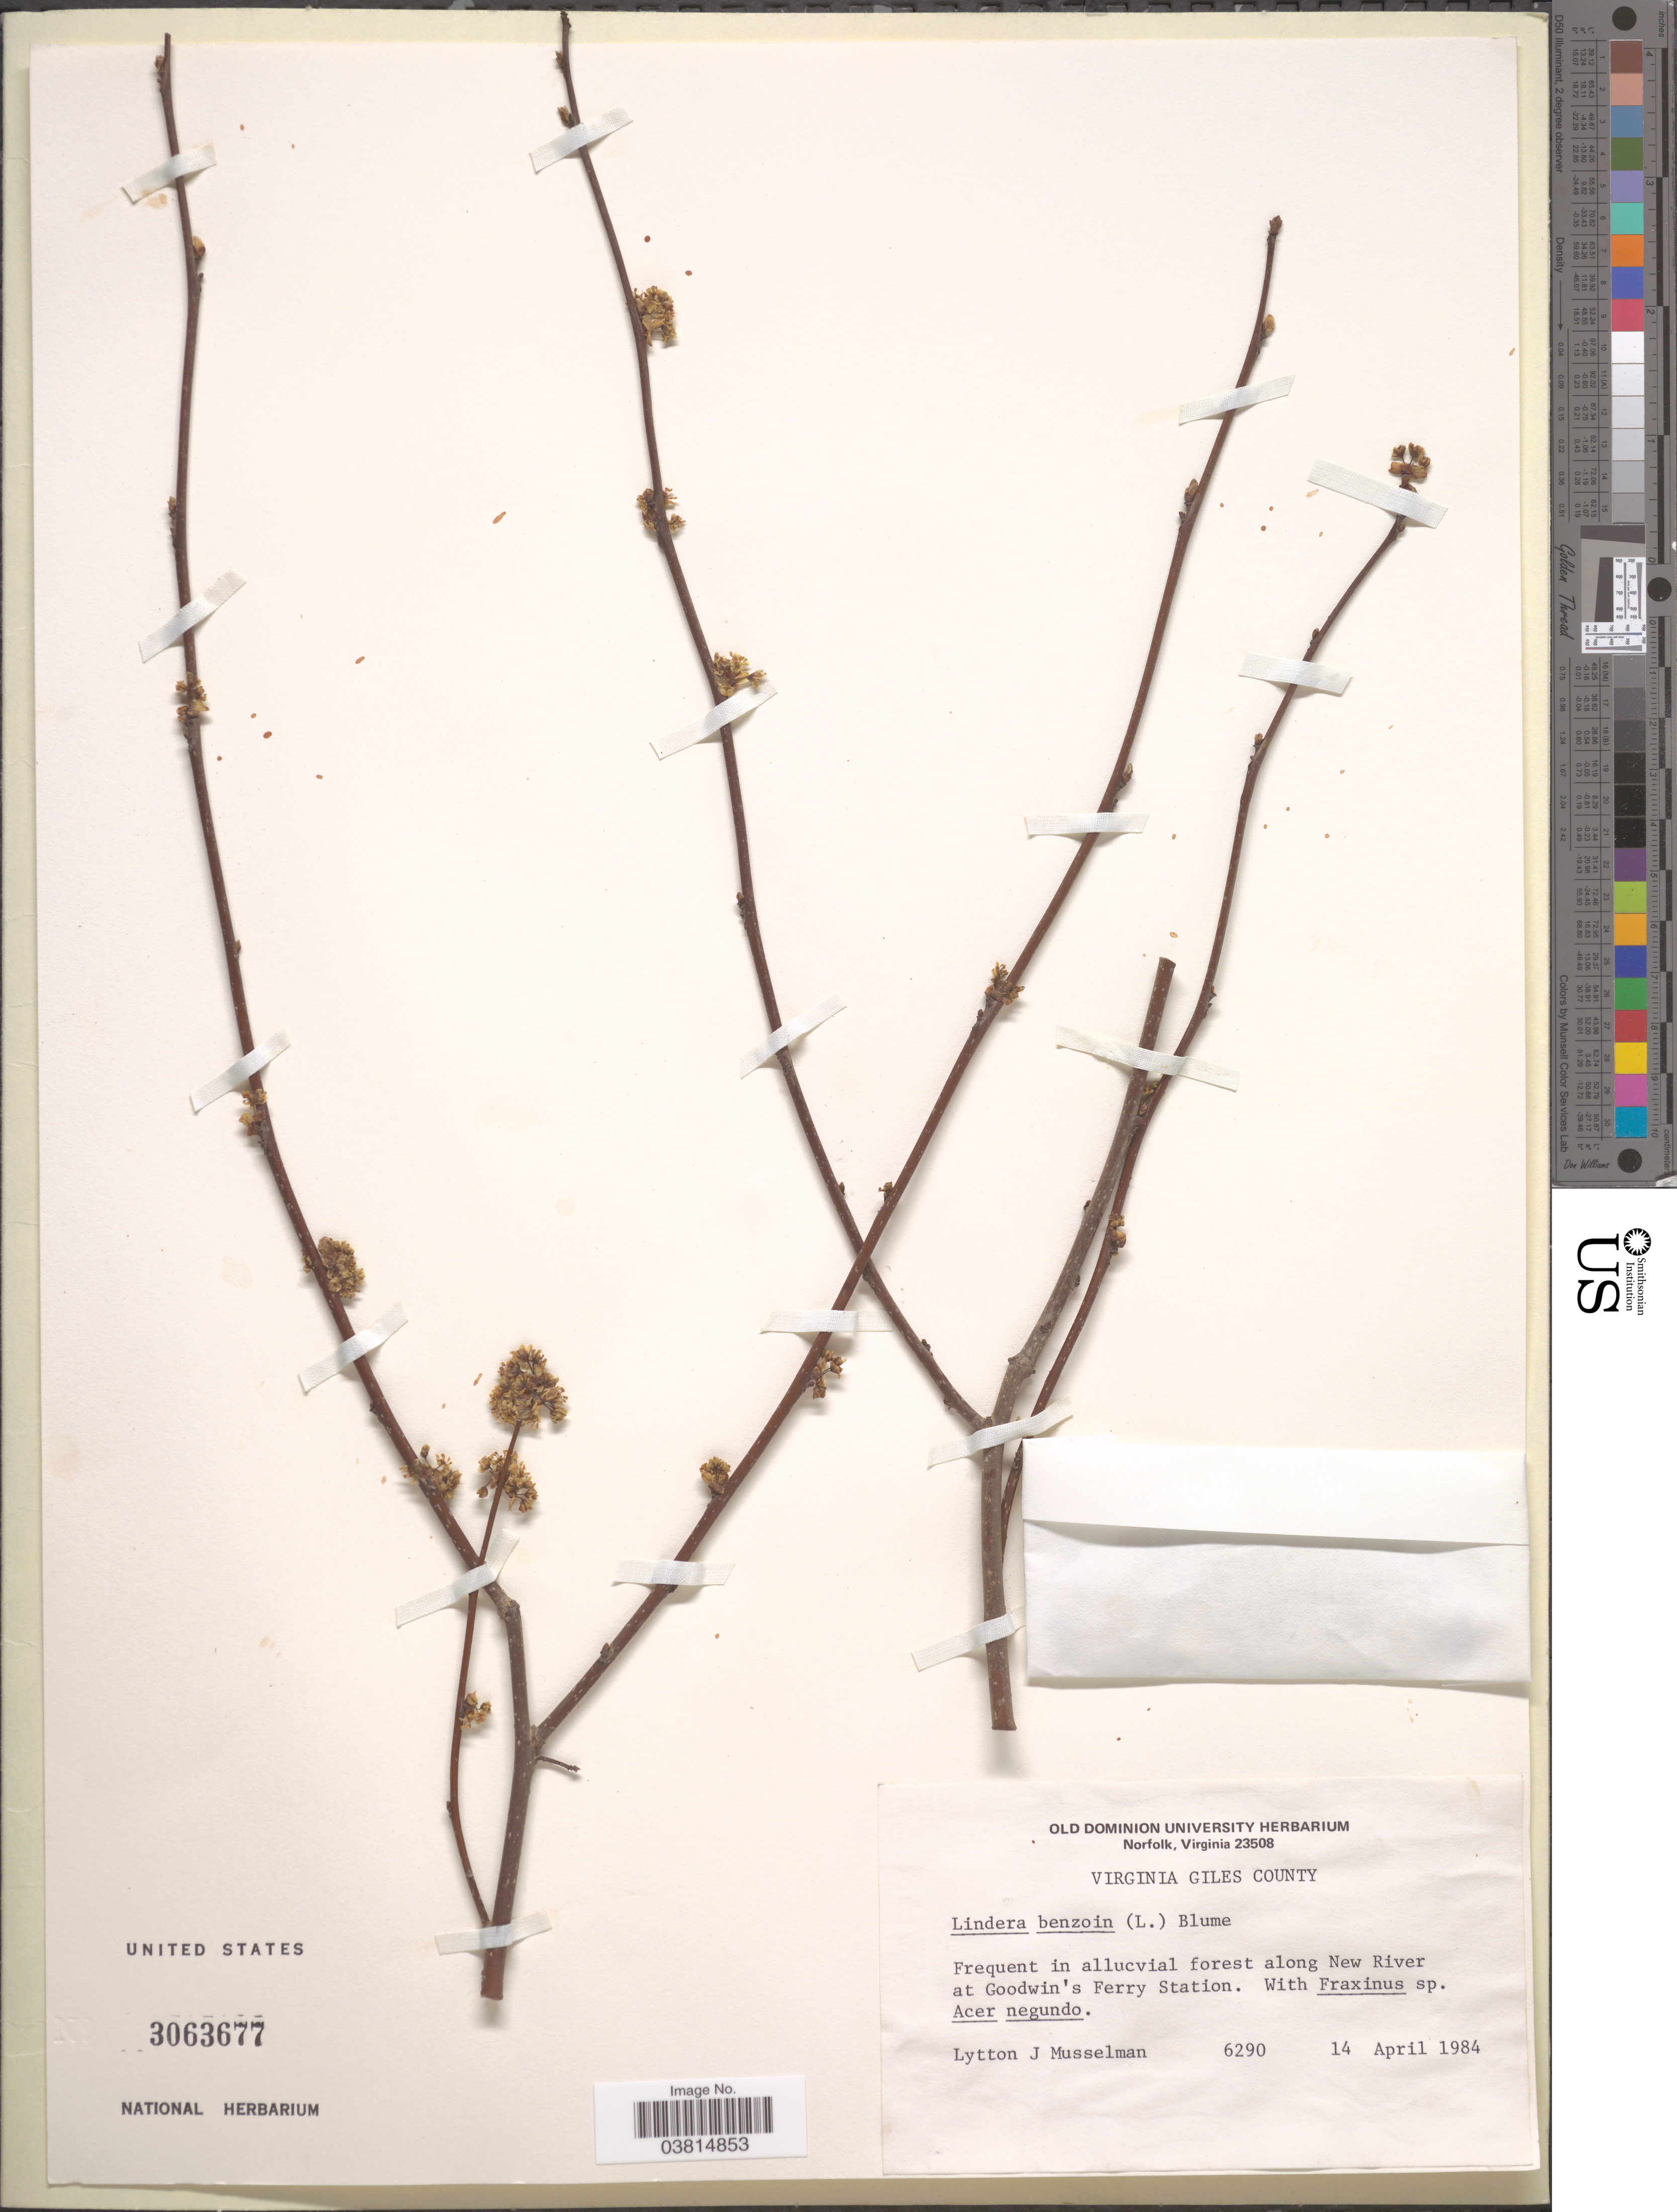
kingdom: Plantae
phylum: Tracheophyta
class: Magnoliopsida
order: Laurales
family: Lauraceae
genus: Lindera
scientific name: Lindera benzoin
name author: (L.) Blume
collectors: L. J. Musselman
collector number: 6290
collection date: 1984-04-14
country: United States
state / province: Virginia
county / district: Giles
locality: Virginia Giles County. Along New River at Goodwin's Ferry Station.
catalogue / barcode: US 3063677